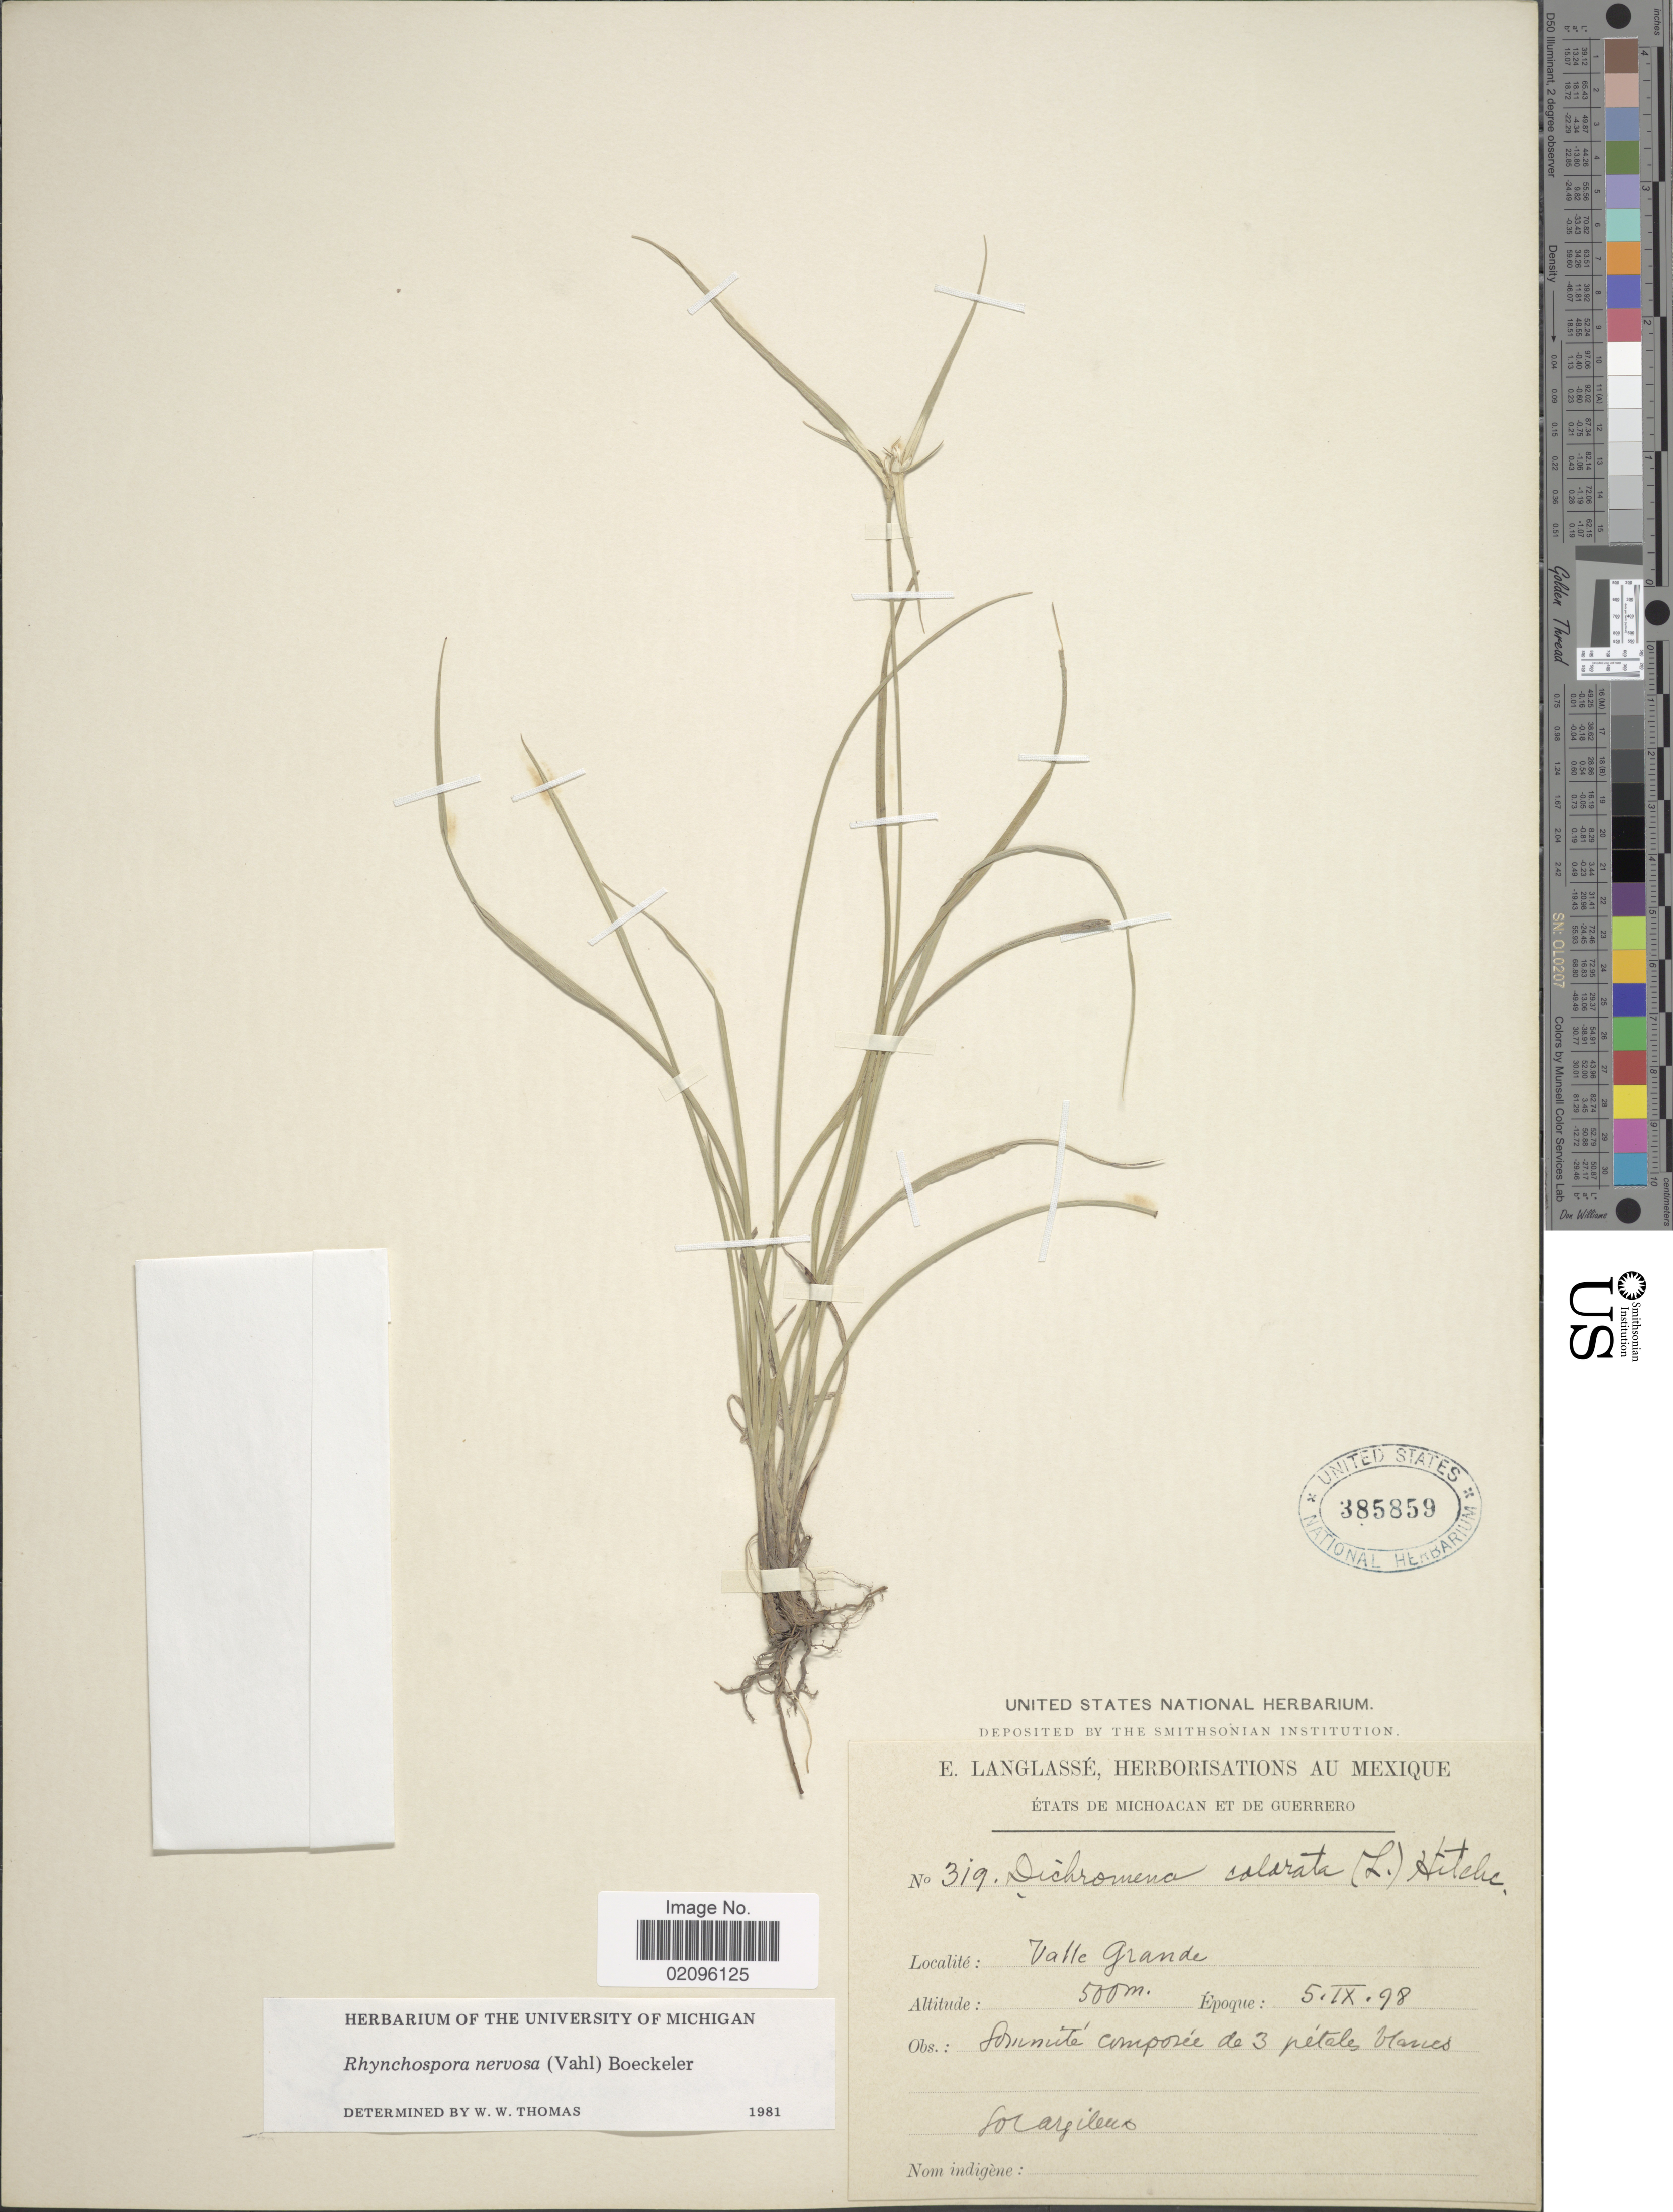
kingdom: Plantae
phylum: Tracheophyta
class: Liliopsida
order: Poales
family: Cyperaceae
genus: Rhynchospora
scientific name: Rhynchospora nervosa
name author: (Vahl) Boeckeler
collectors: E. Langlassé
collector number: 319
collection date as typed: Transcribed d/m/y: 5/9/98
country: Mexico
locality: Etats de Michoacan et de Guerrero, Valle Grande.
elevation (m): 500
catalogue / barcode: US 385859